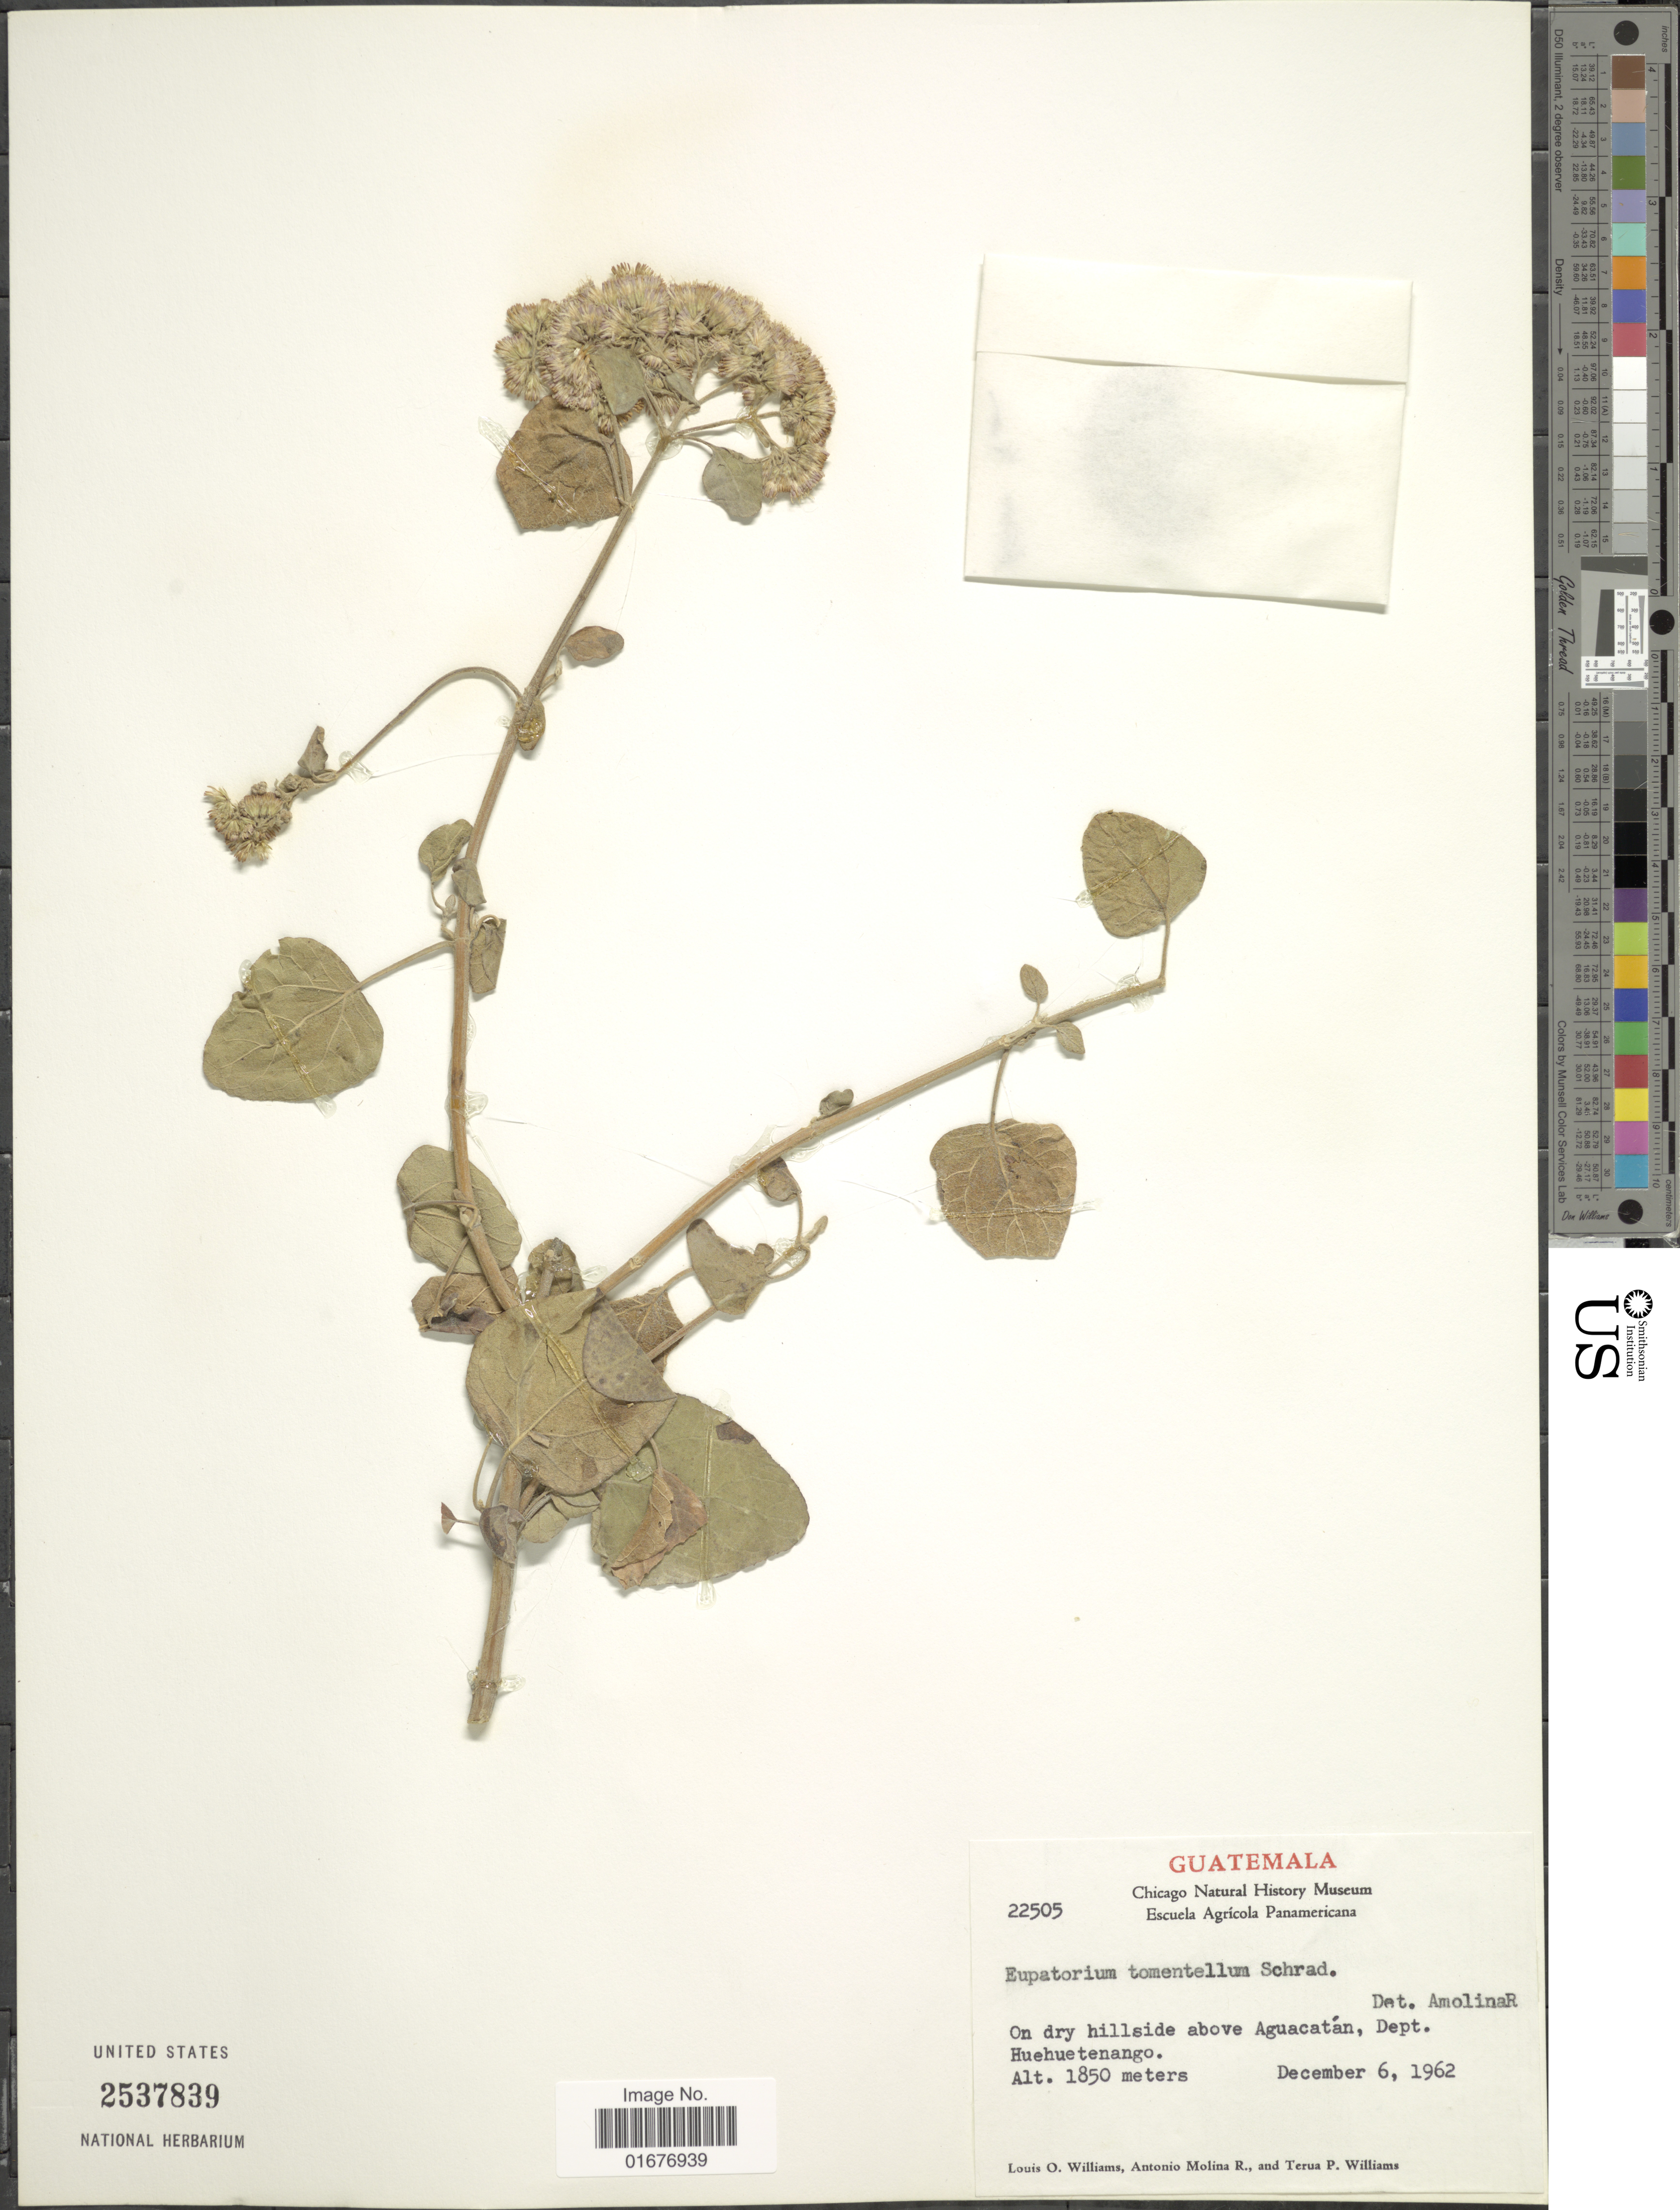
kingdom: Plantae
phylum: Tracheophyta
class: Magnoliopsida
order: Asterales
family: Asteraceae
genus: Ageratina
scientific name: Ageratina tomentella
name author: (Schrad.) R.M. King & H. Rob.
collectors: L. O. Williams, A. Molina R. & T. P. Williams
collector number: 22505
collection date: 1962-12-06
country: Guatemala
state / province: Huehuetenango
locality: On dry hillside above Aguacatan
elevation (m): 1850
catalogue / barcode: US 2537839